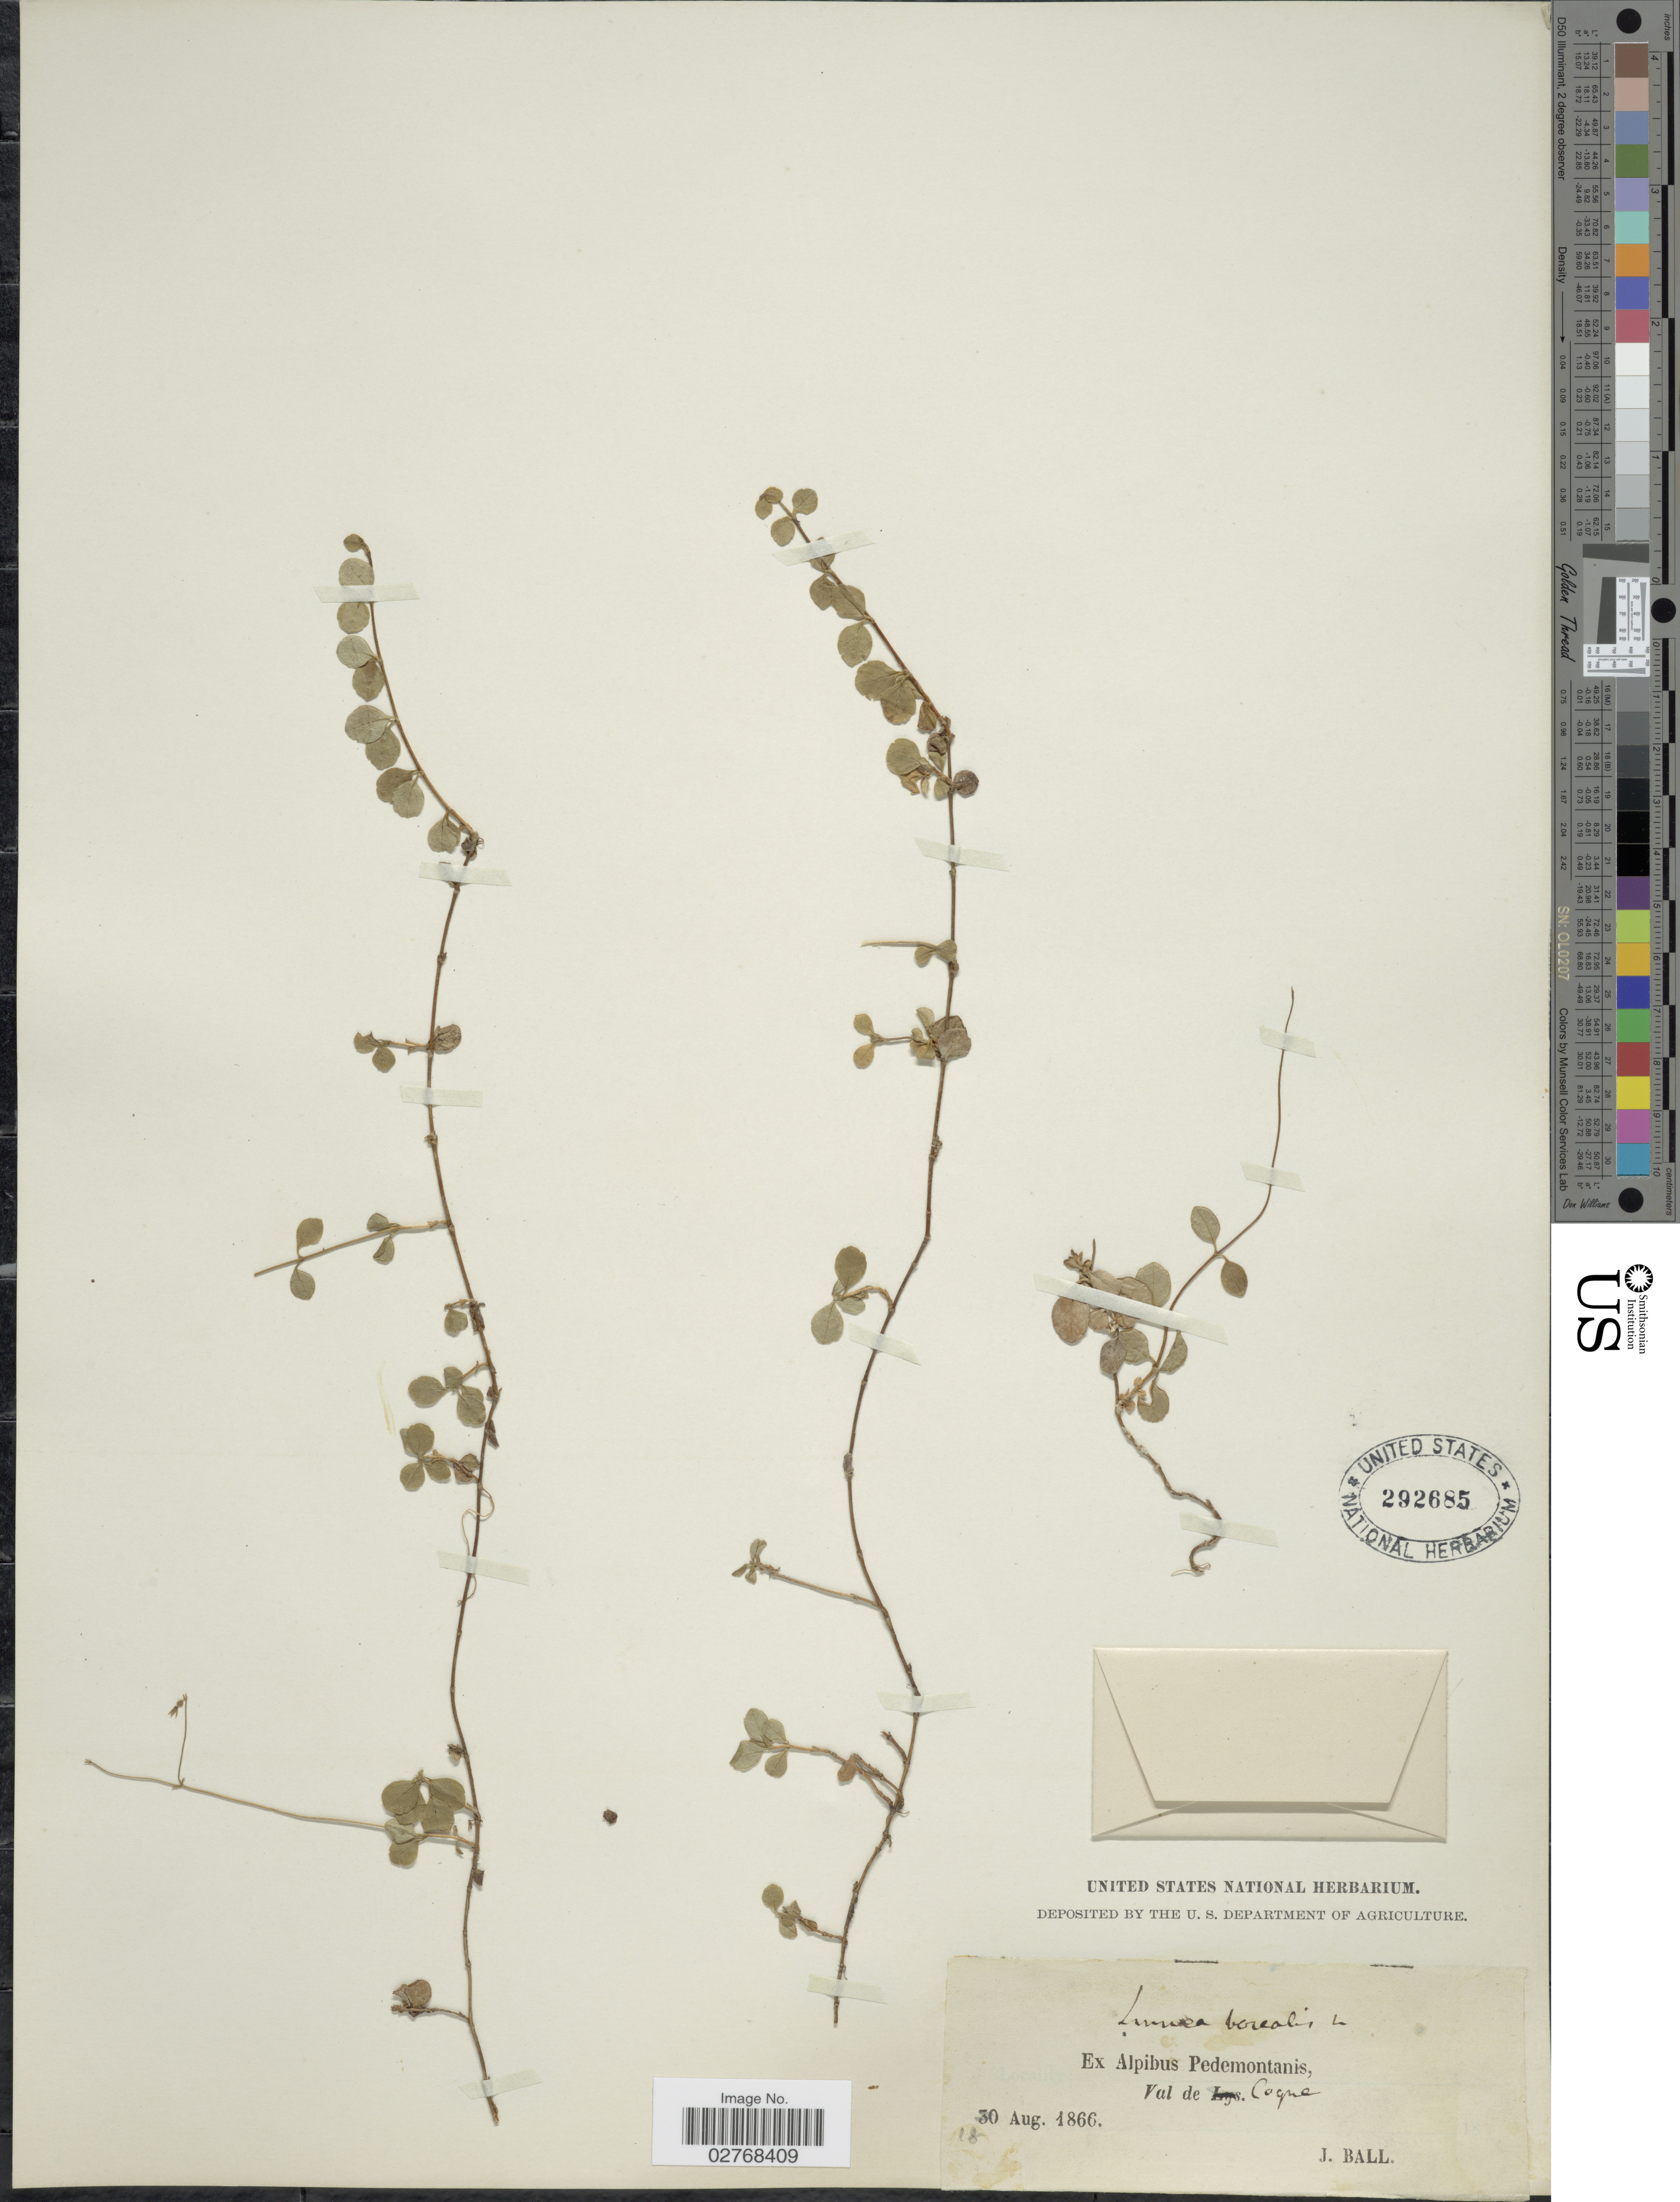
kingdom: Plantae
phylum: Tracheophyta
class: Magnoliopsida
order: Dipsacales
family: Caprifoliaceae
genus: Linnaea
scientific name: Linnaea borealis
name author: L.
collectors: J. Ball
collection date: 1866-08-18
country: Italy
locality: Val de Cogne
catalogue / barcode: US 292685